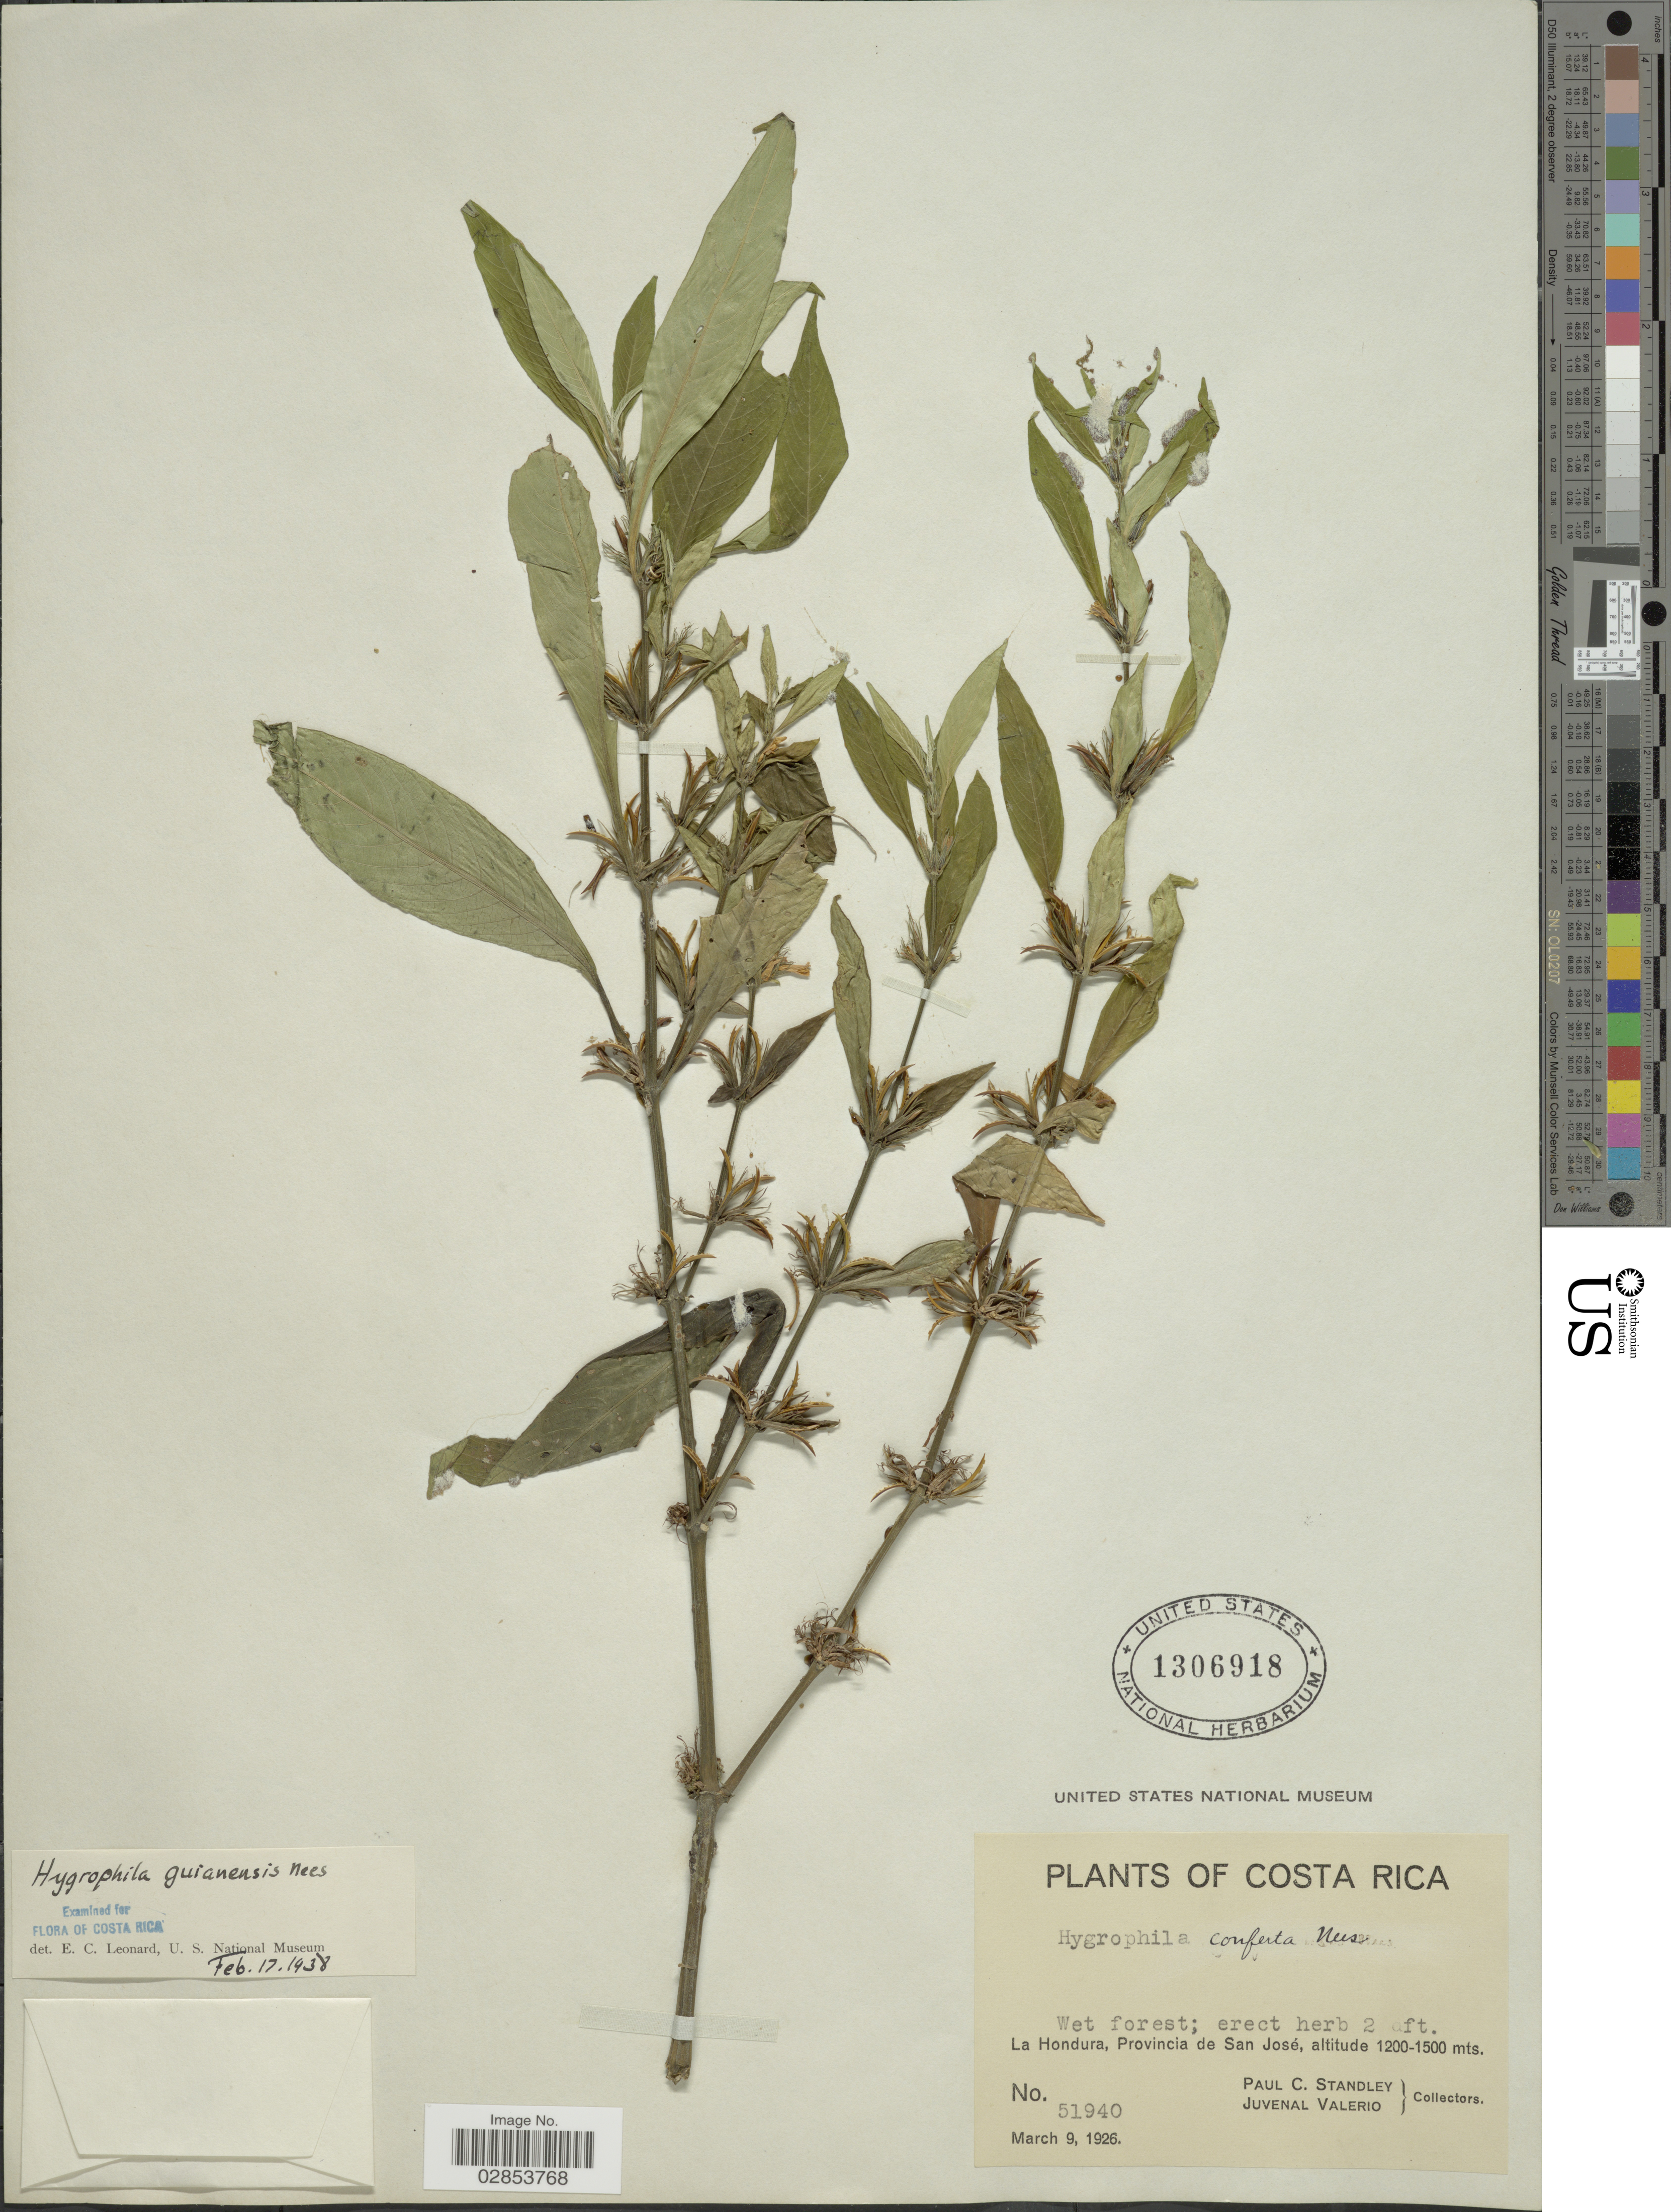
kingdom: Plantae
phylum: Tracheophyta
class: Magnoliopsida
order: Lamiales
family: Acanthaceae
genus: Hygrophila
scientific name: Hygrophila costata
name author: Nees & T. Nees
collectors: P. C. Standley & J. Valerio R.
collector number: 51940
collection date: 1926-03-09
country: Costa Rica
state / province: San José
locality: La Hondura.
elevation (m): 1200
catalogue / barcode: US 1306918